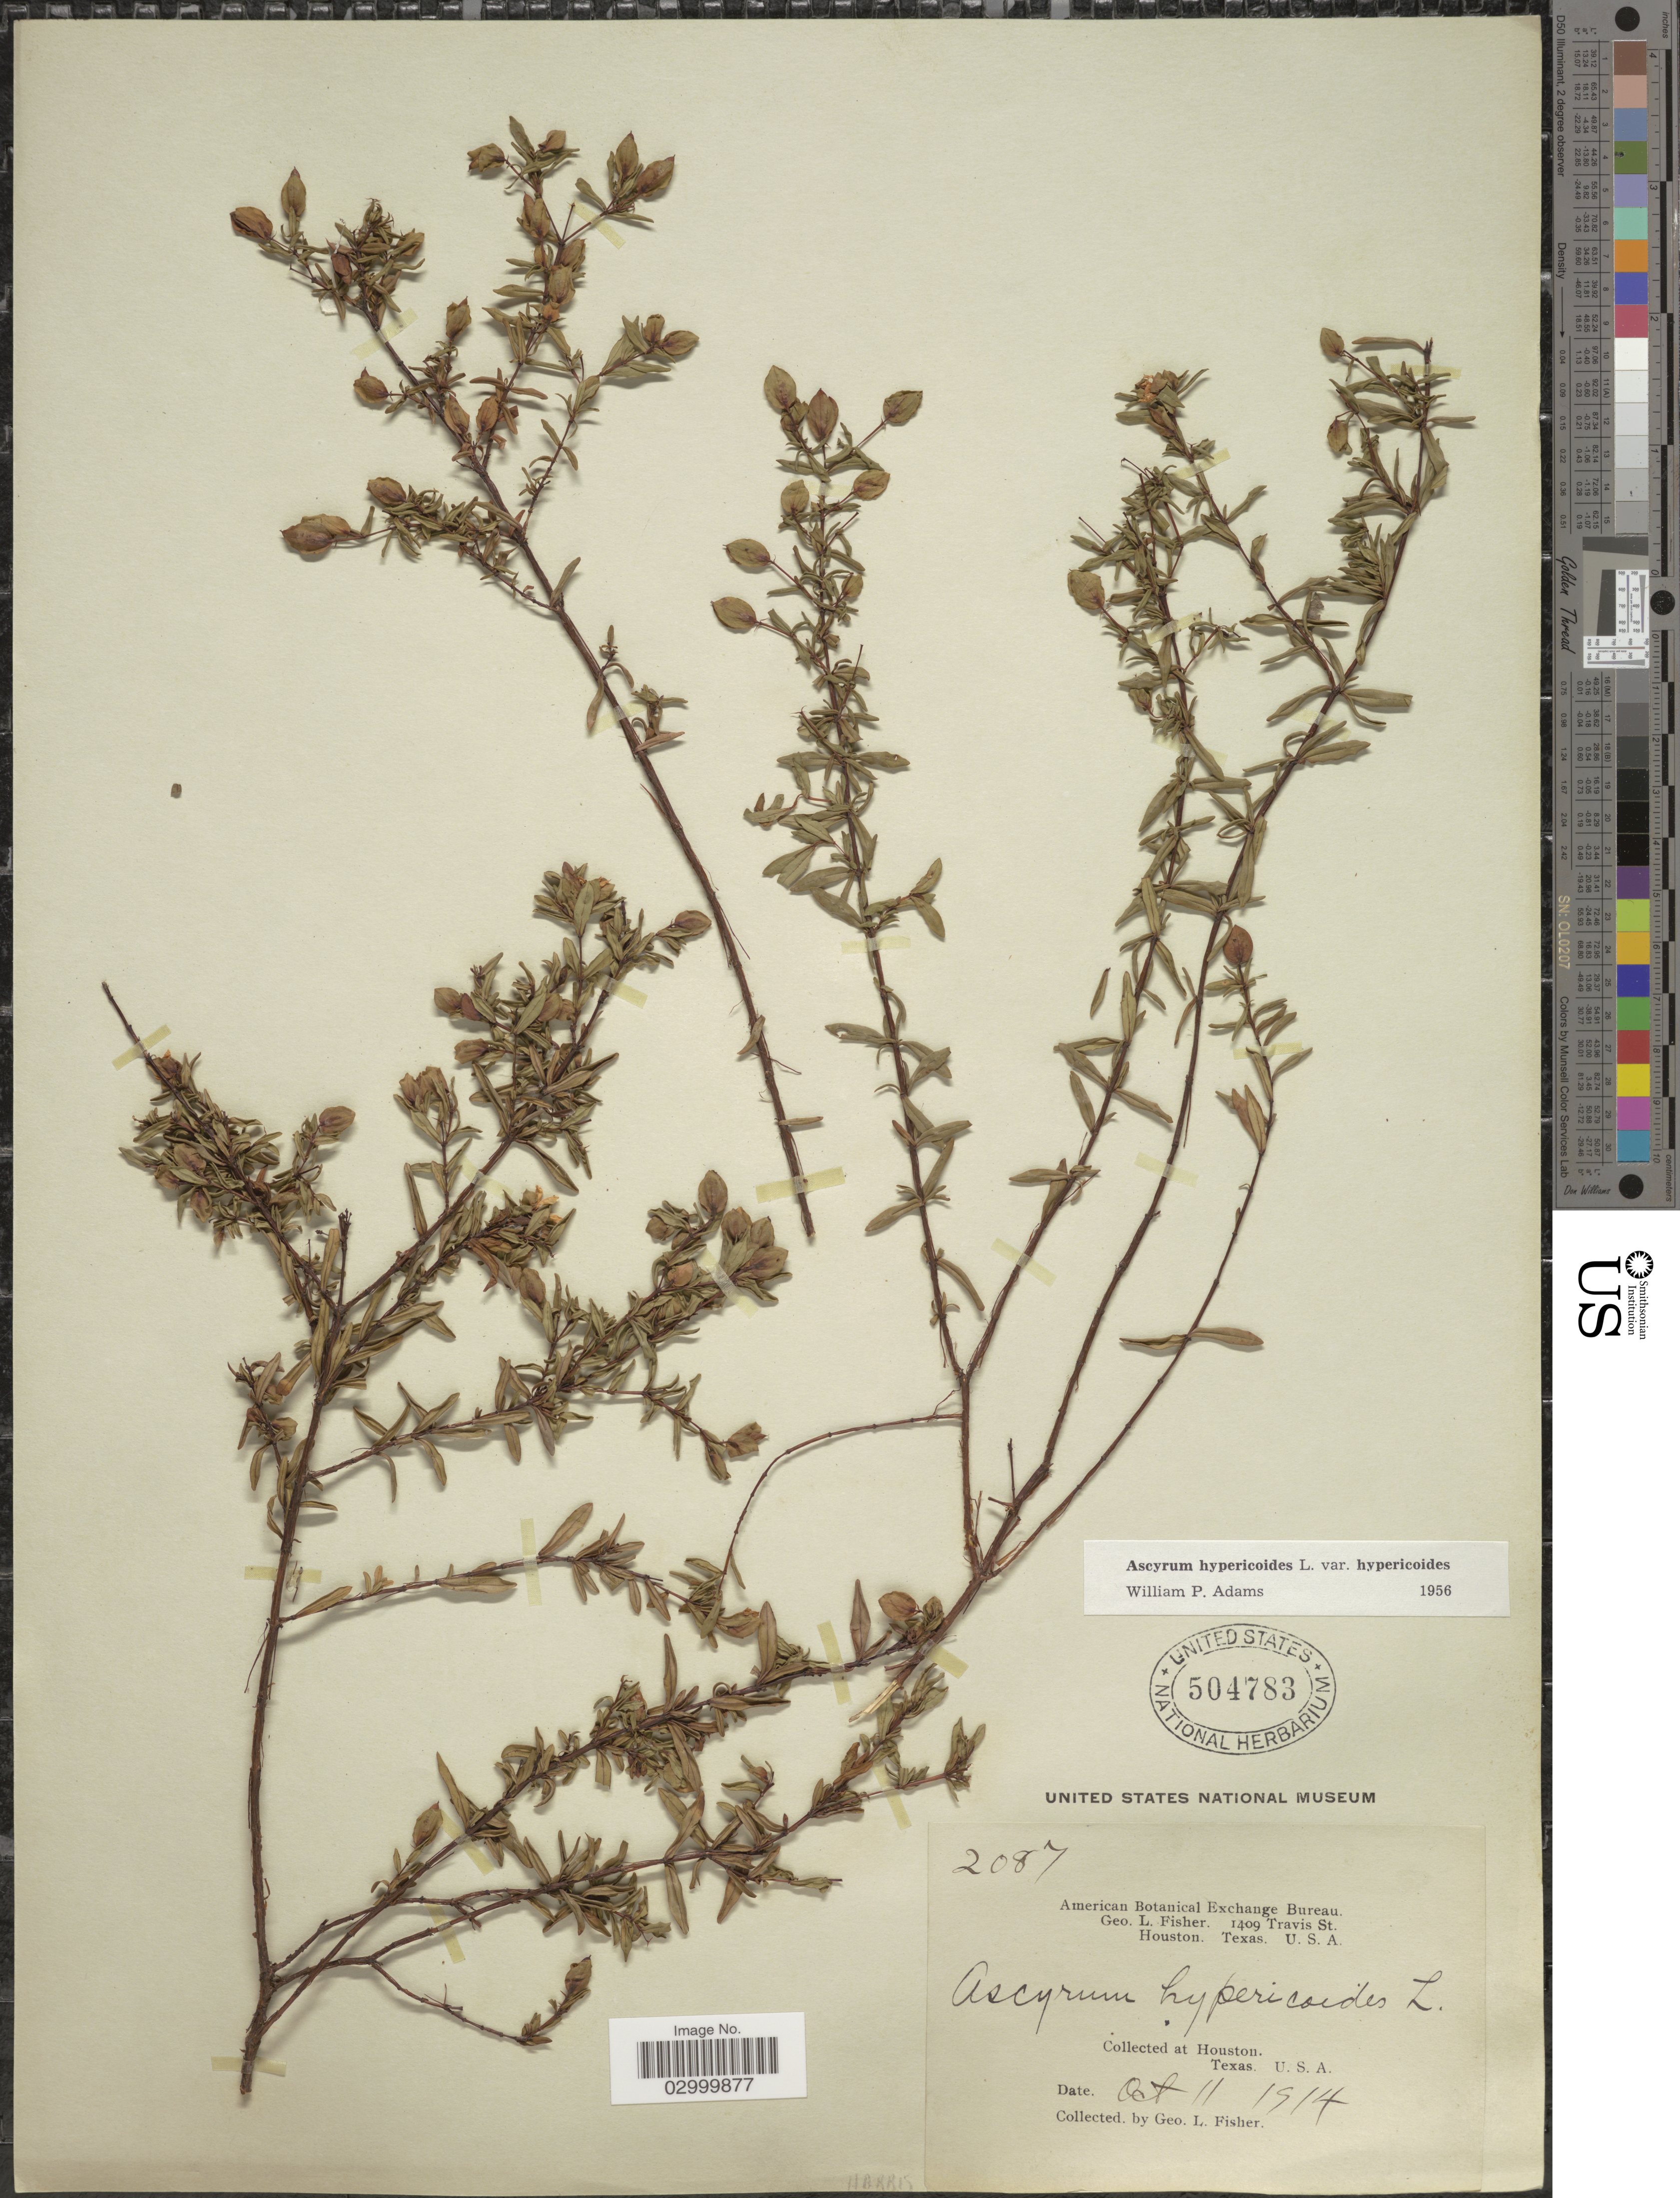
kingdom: Plantae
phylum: Tracheophyta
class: Magnoliopsida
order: Malpighiales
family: Hypericaceae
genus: Hypericum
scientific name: Hypericum hypericoides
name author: (L.) Crantz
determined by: Strong, Mark T., (BOT), Smithsonian Institution - National Museum of Natural History (UNITED STATES)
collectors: G. L. Fisher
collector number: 2087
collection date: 1914-10-11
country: United States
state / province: Texas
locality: Houston., Harris.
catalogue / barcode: US 504783